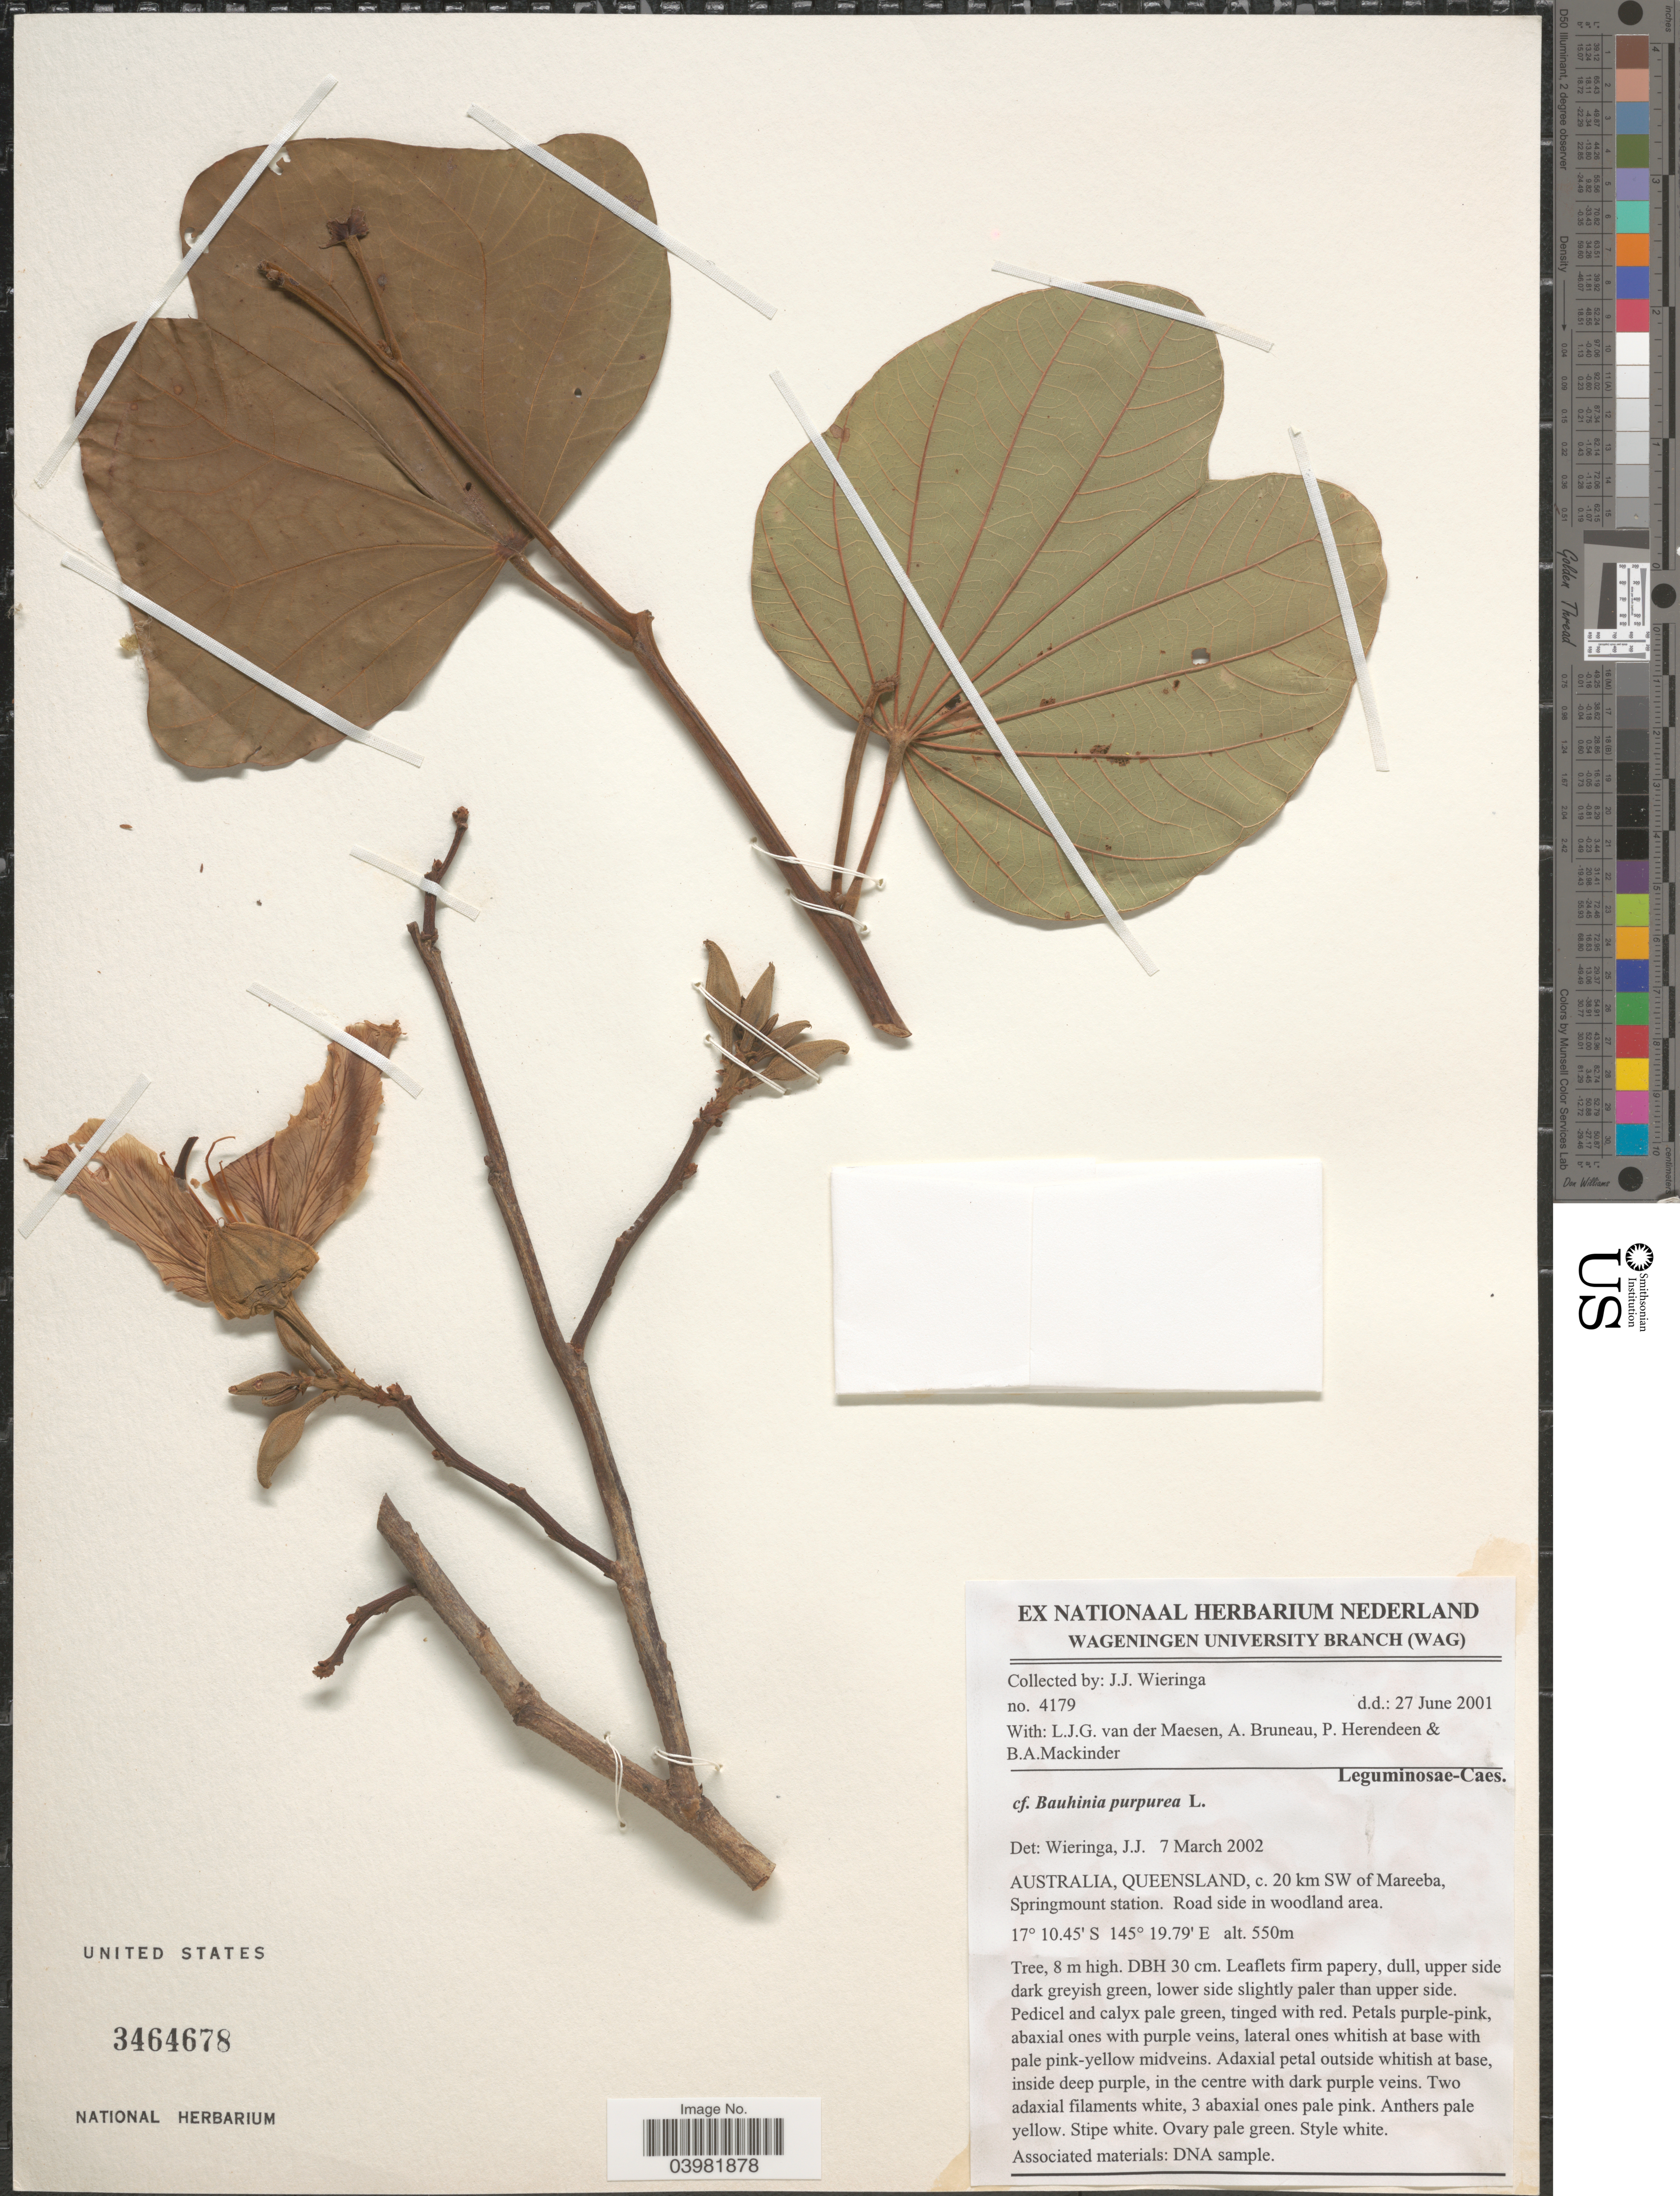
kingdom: Plantae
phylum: Tracheophyta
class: Magnoliopsida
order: Fabales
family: Fabaceae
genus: Bauhinia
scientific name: Bauhinia purpurea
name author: L.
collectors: J. Wieringa, L. van der Maesen, A. Bruneau, P. S. Herendeen & B. Mackinder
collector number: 4179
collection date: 2001-06-27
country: Australia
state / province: Queensland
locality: C. 20 km SW of Mareeba, Springmount station. Road side in woodland area.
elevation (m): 550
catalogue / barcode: US 3464678